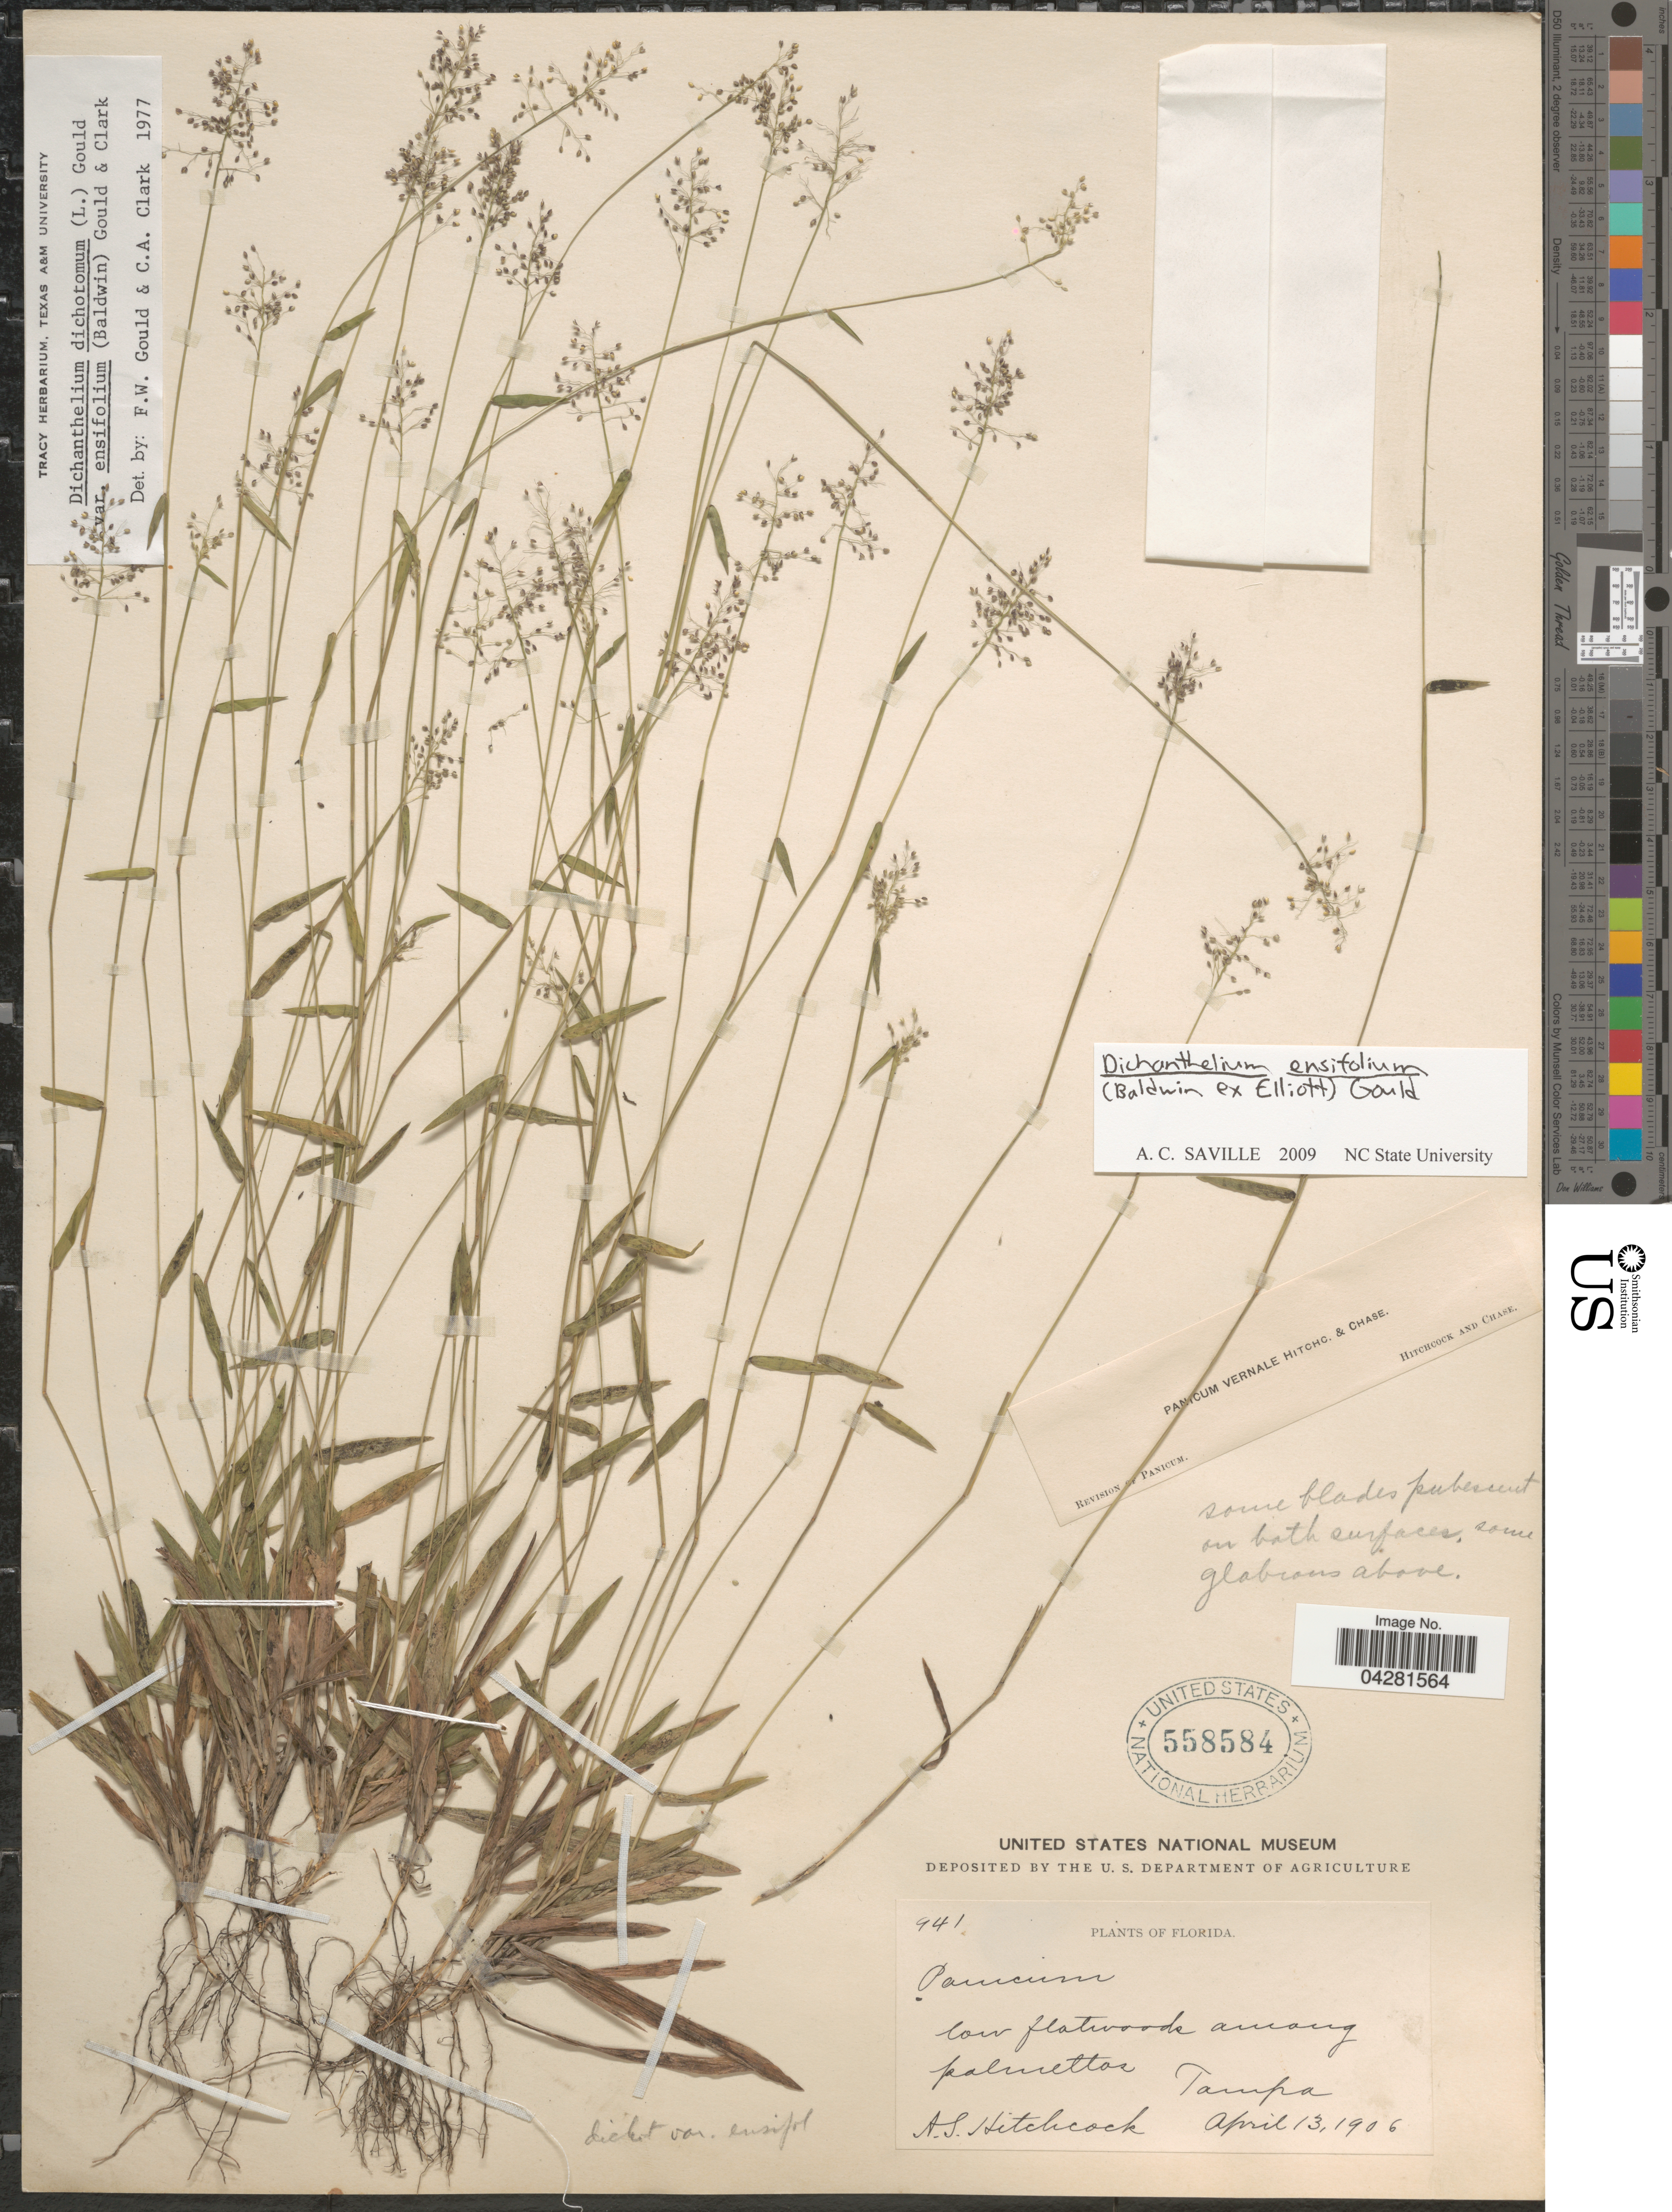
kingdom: Plantae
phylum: Tracheophyta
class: Liliopsida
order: Poales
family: Poaceae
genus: Dichanthelium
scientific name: Dichanthelium ensifolium var. ensifolium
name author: (Baldwin ex Elliot) Gould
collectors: A. S. Hitchcock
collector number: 941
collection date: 1906-04-13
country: United States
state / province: Florida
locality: Low flatwoods among palmettos. Tampa.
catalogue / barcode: US 558584